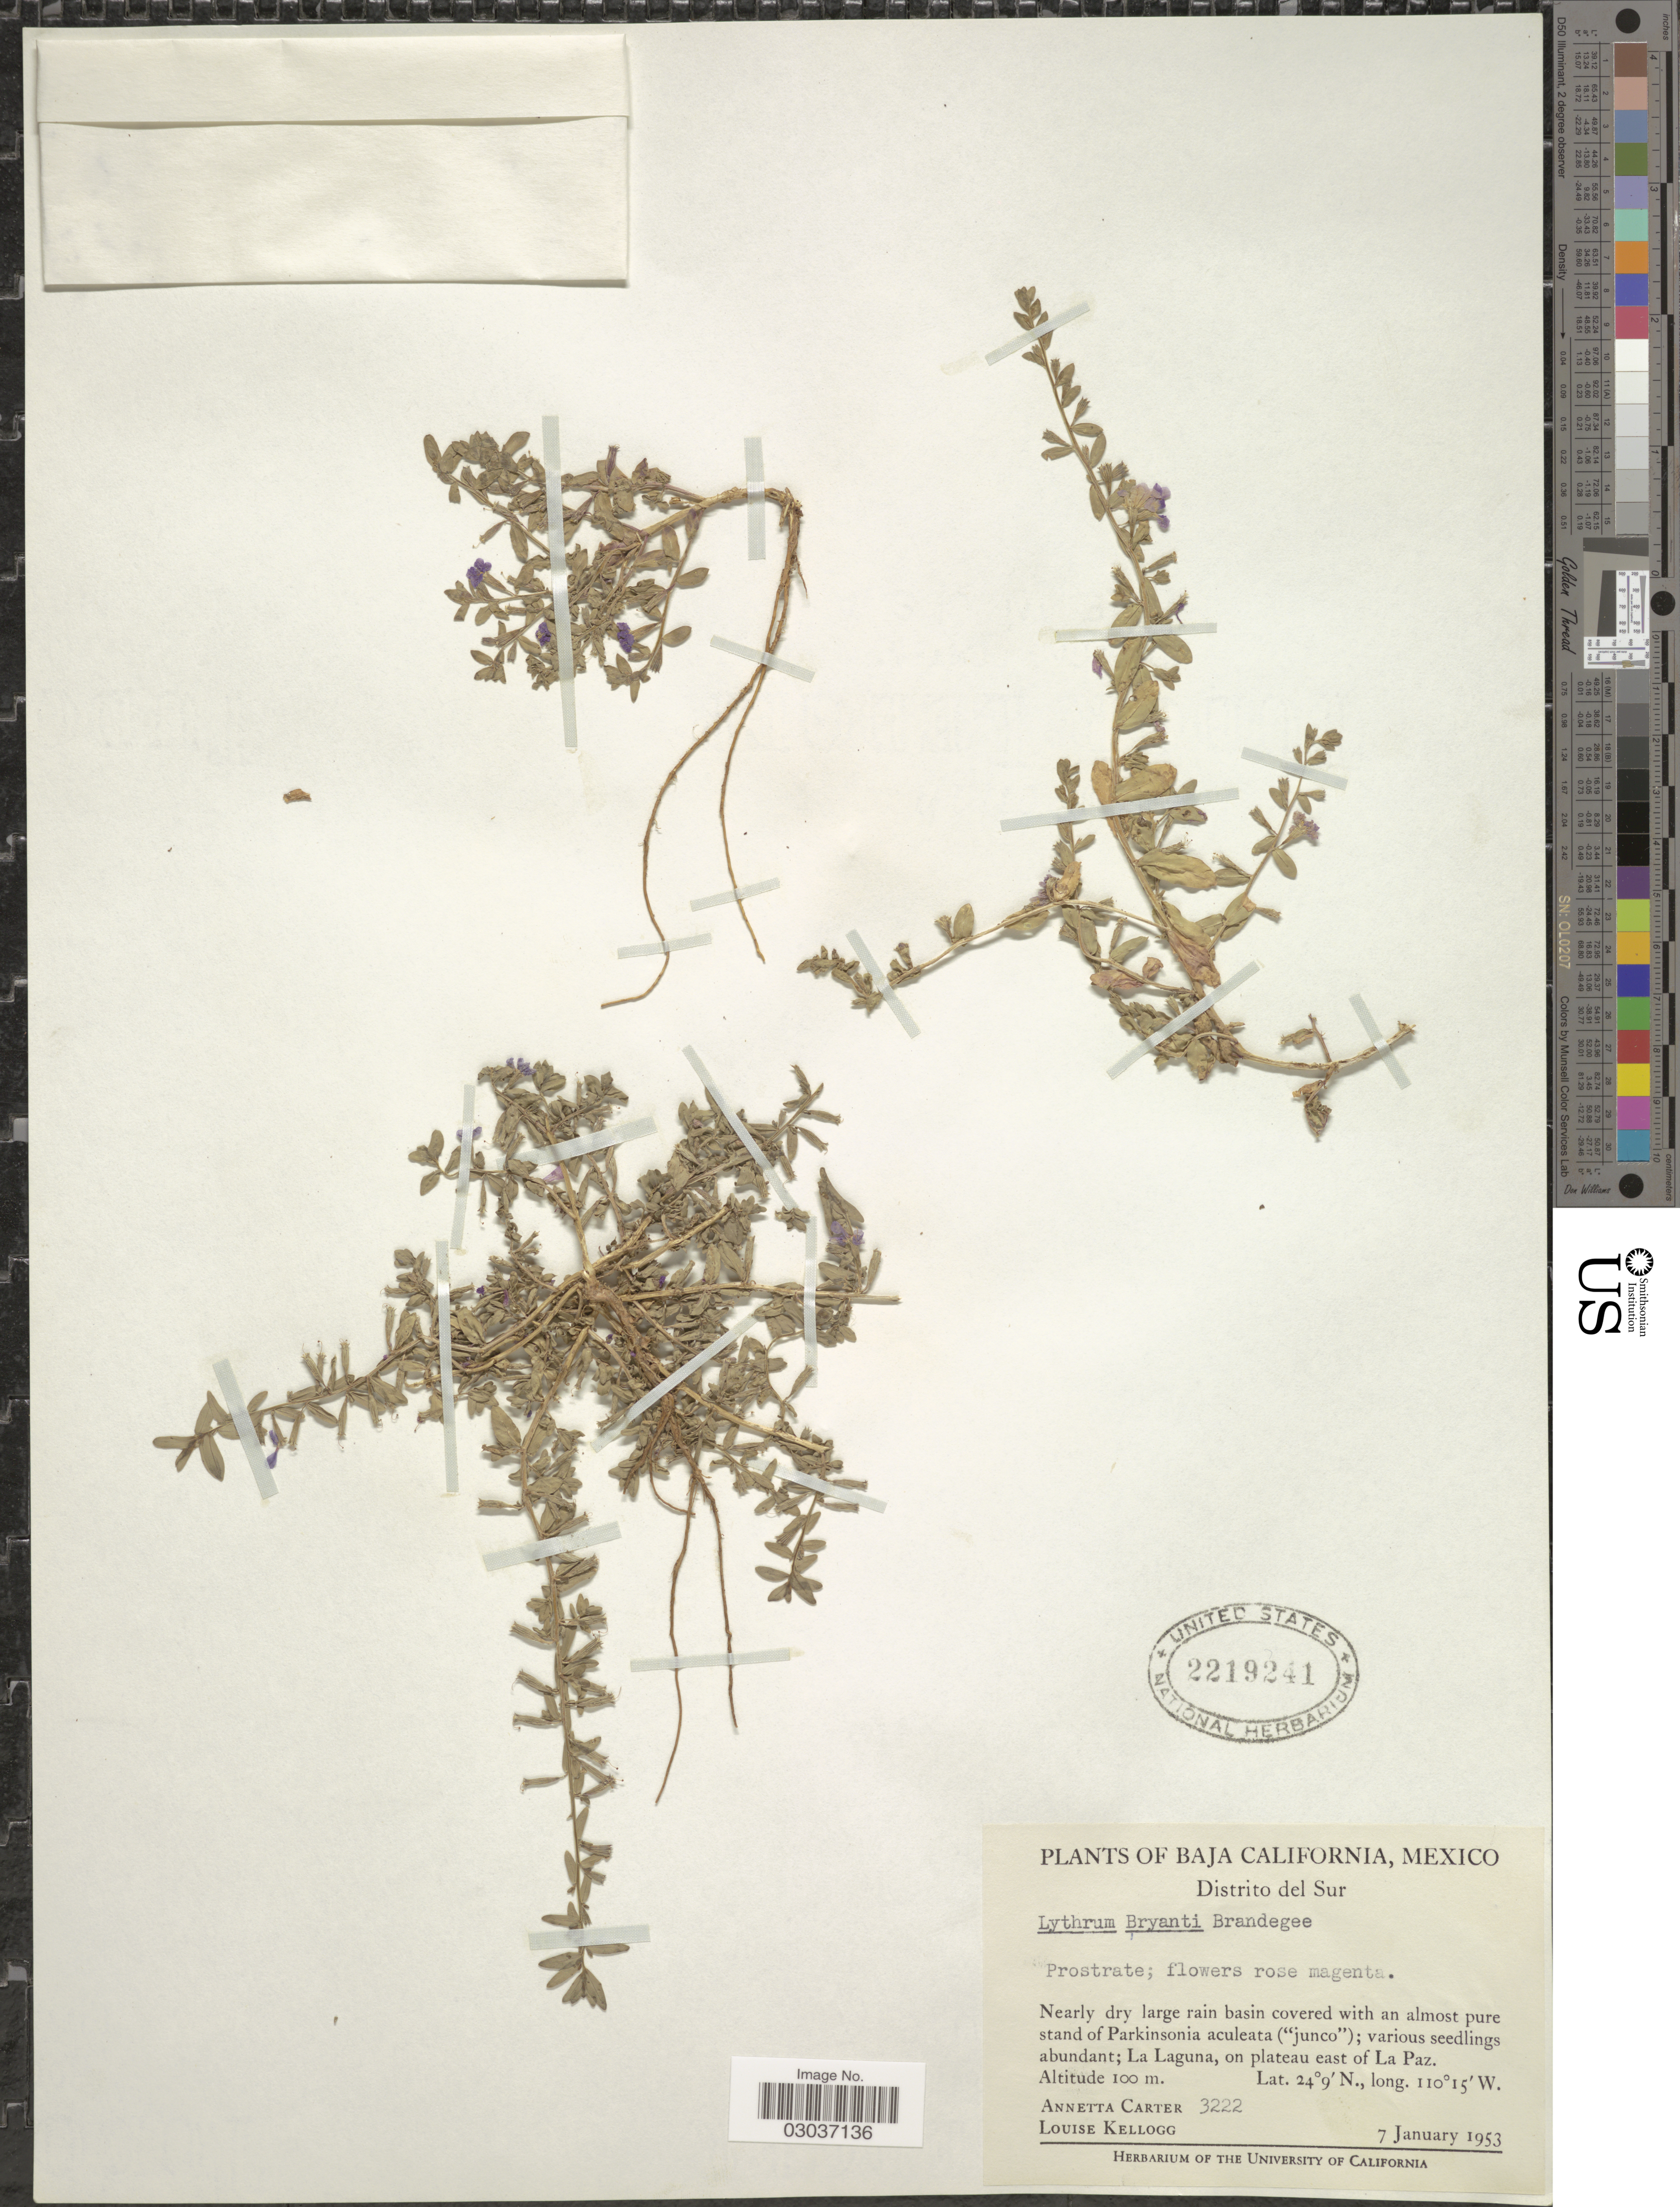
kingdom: Plantae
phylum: Tracheophyta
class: Magnoliopsida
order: Myrtales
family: Lythraceae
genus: Lythrum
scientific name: Lythrum bryantii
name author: Brandegee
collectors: A. Carter & L. Kellogg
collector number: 3222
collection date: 1953-01-07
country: Mexico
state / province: Baja California Sur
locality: Distrito del Sur. La Laguna, on plateau east of La Paz.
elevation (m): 100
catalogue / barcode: US 2219241